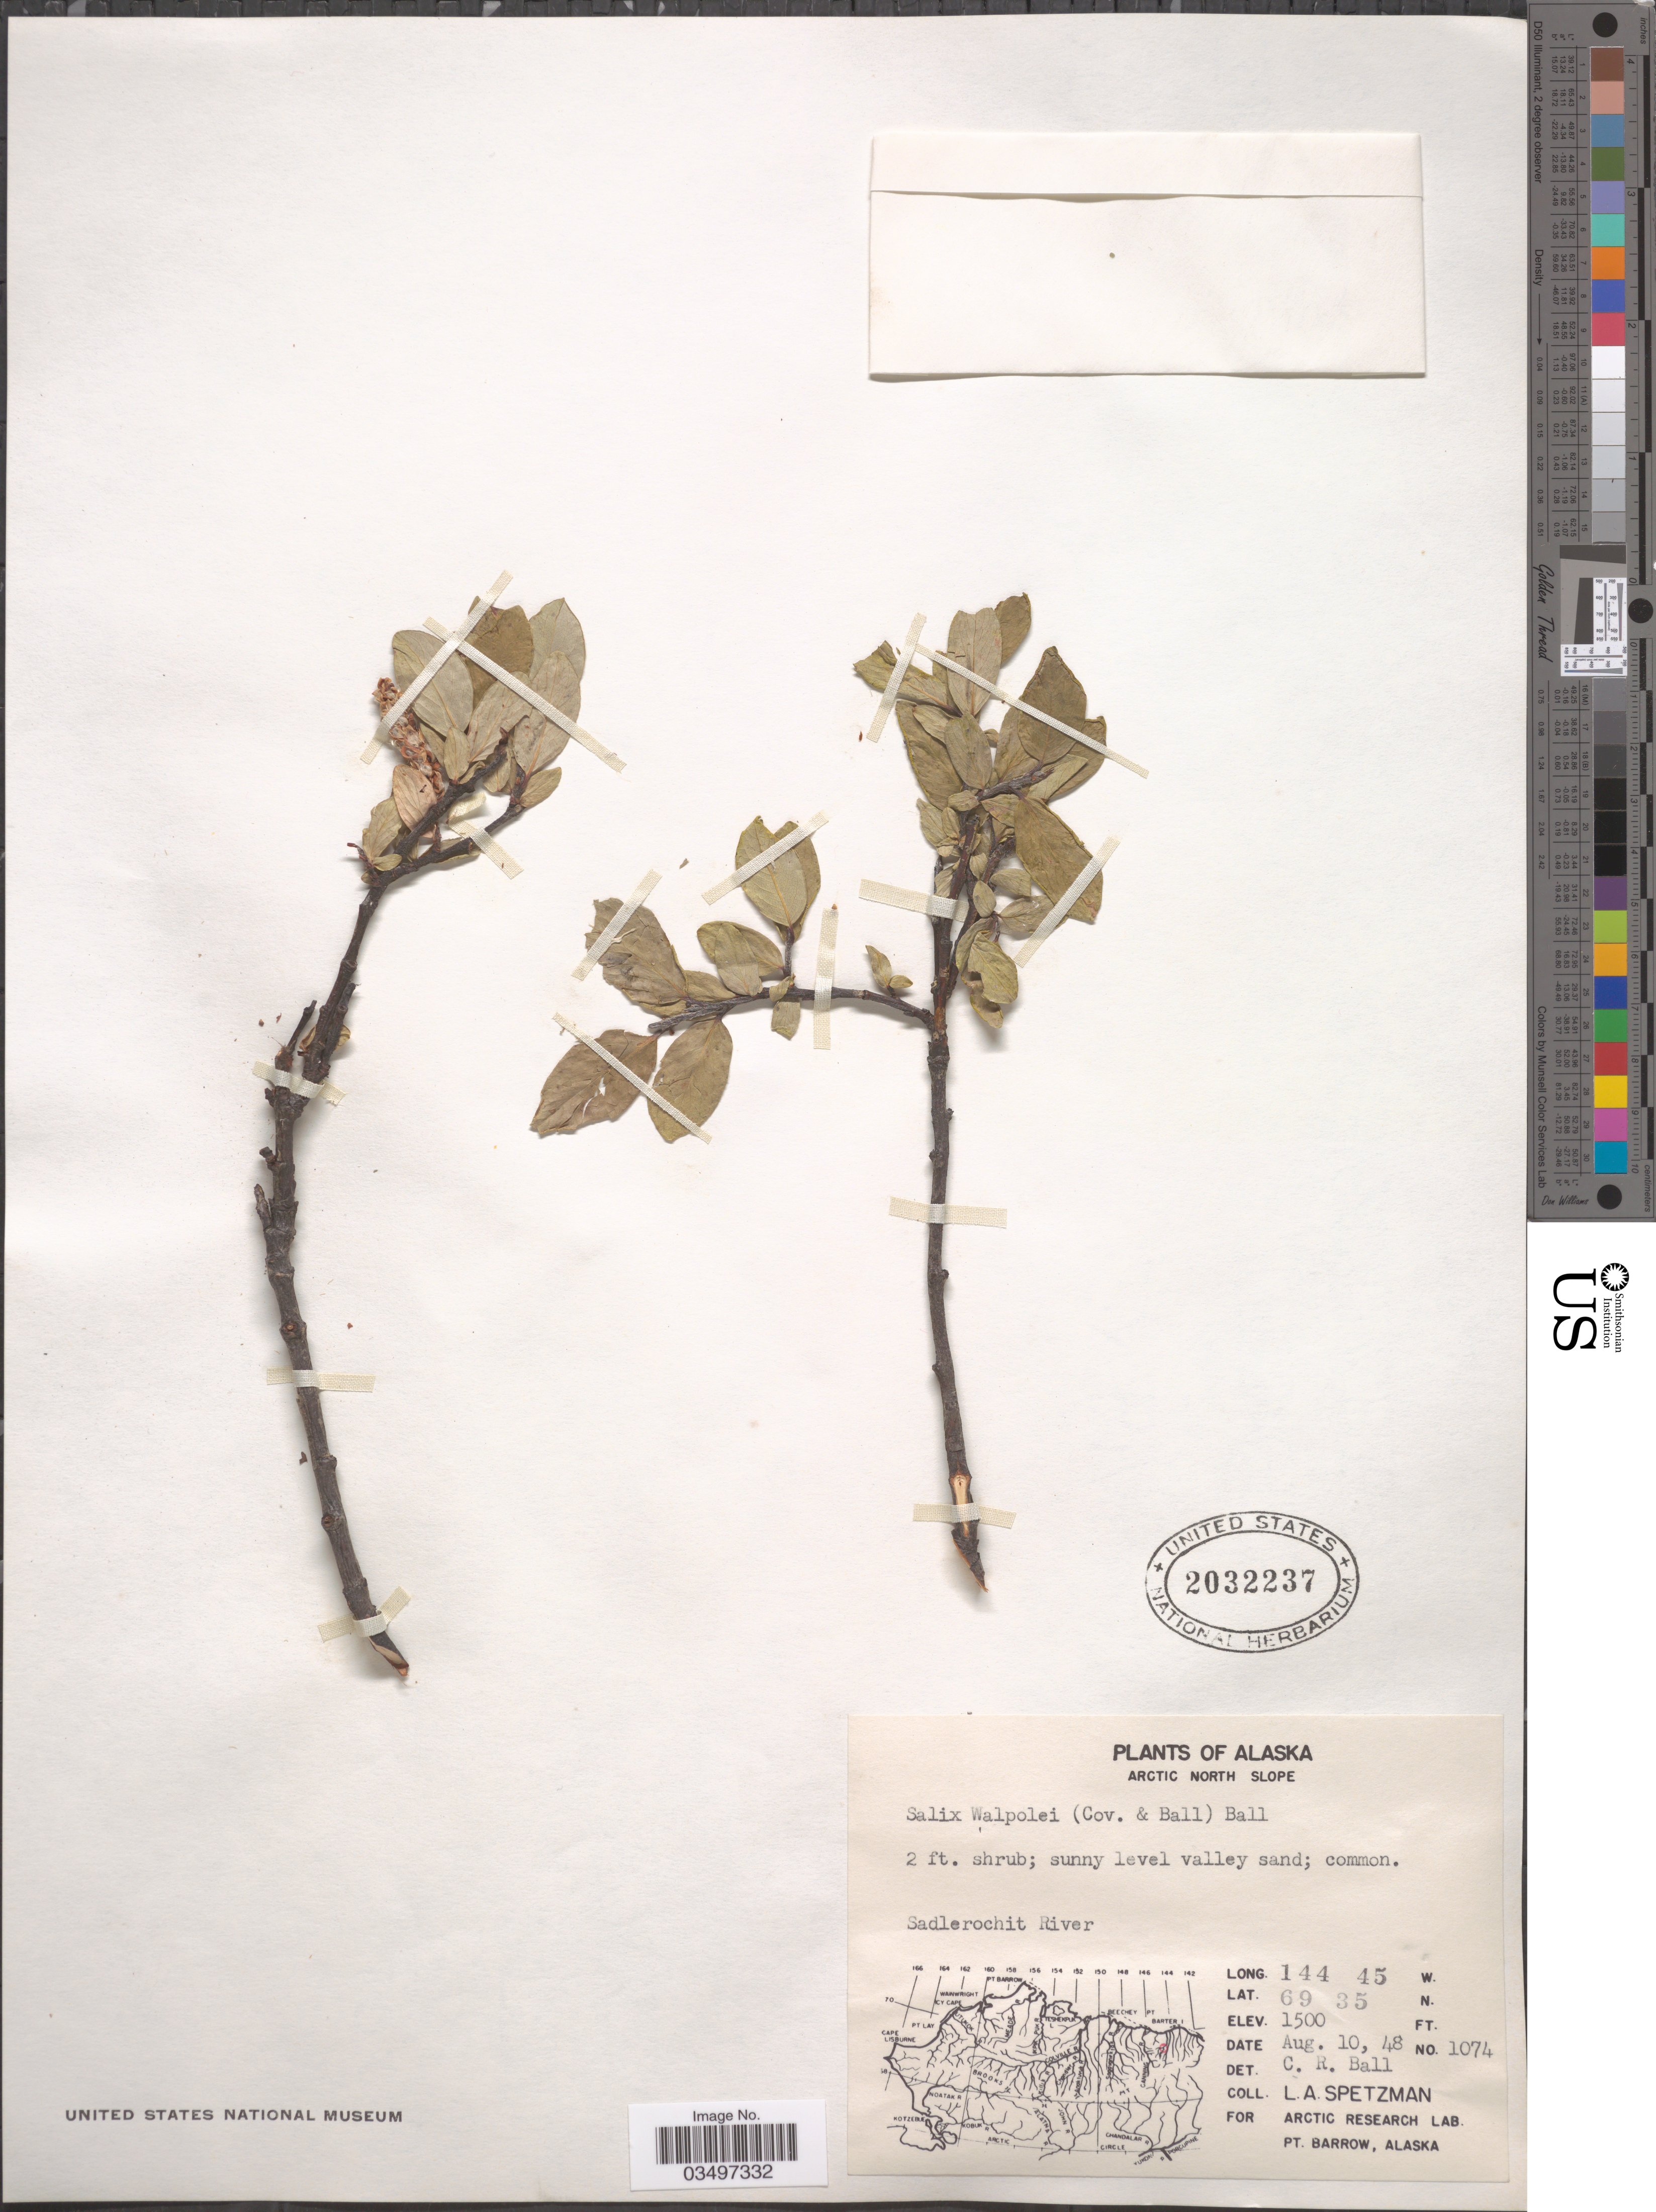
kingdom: Plantae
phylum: Tracheophyta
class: Magnoliopsida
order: Malpighiales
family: Salicaceae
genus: Salix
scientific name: Salix farrae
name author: C.R. Ball in Standl.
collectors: L. Spetzman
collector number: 1074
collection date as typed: Transcribed d/m/y: 10/8/48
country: United States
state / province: Alaska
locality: Arctic North Slope. Sadlerochit River.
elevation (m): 457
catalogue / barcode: US 2032237